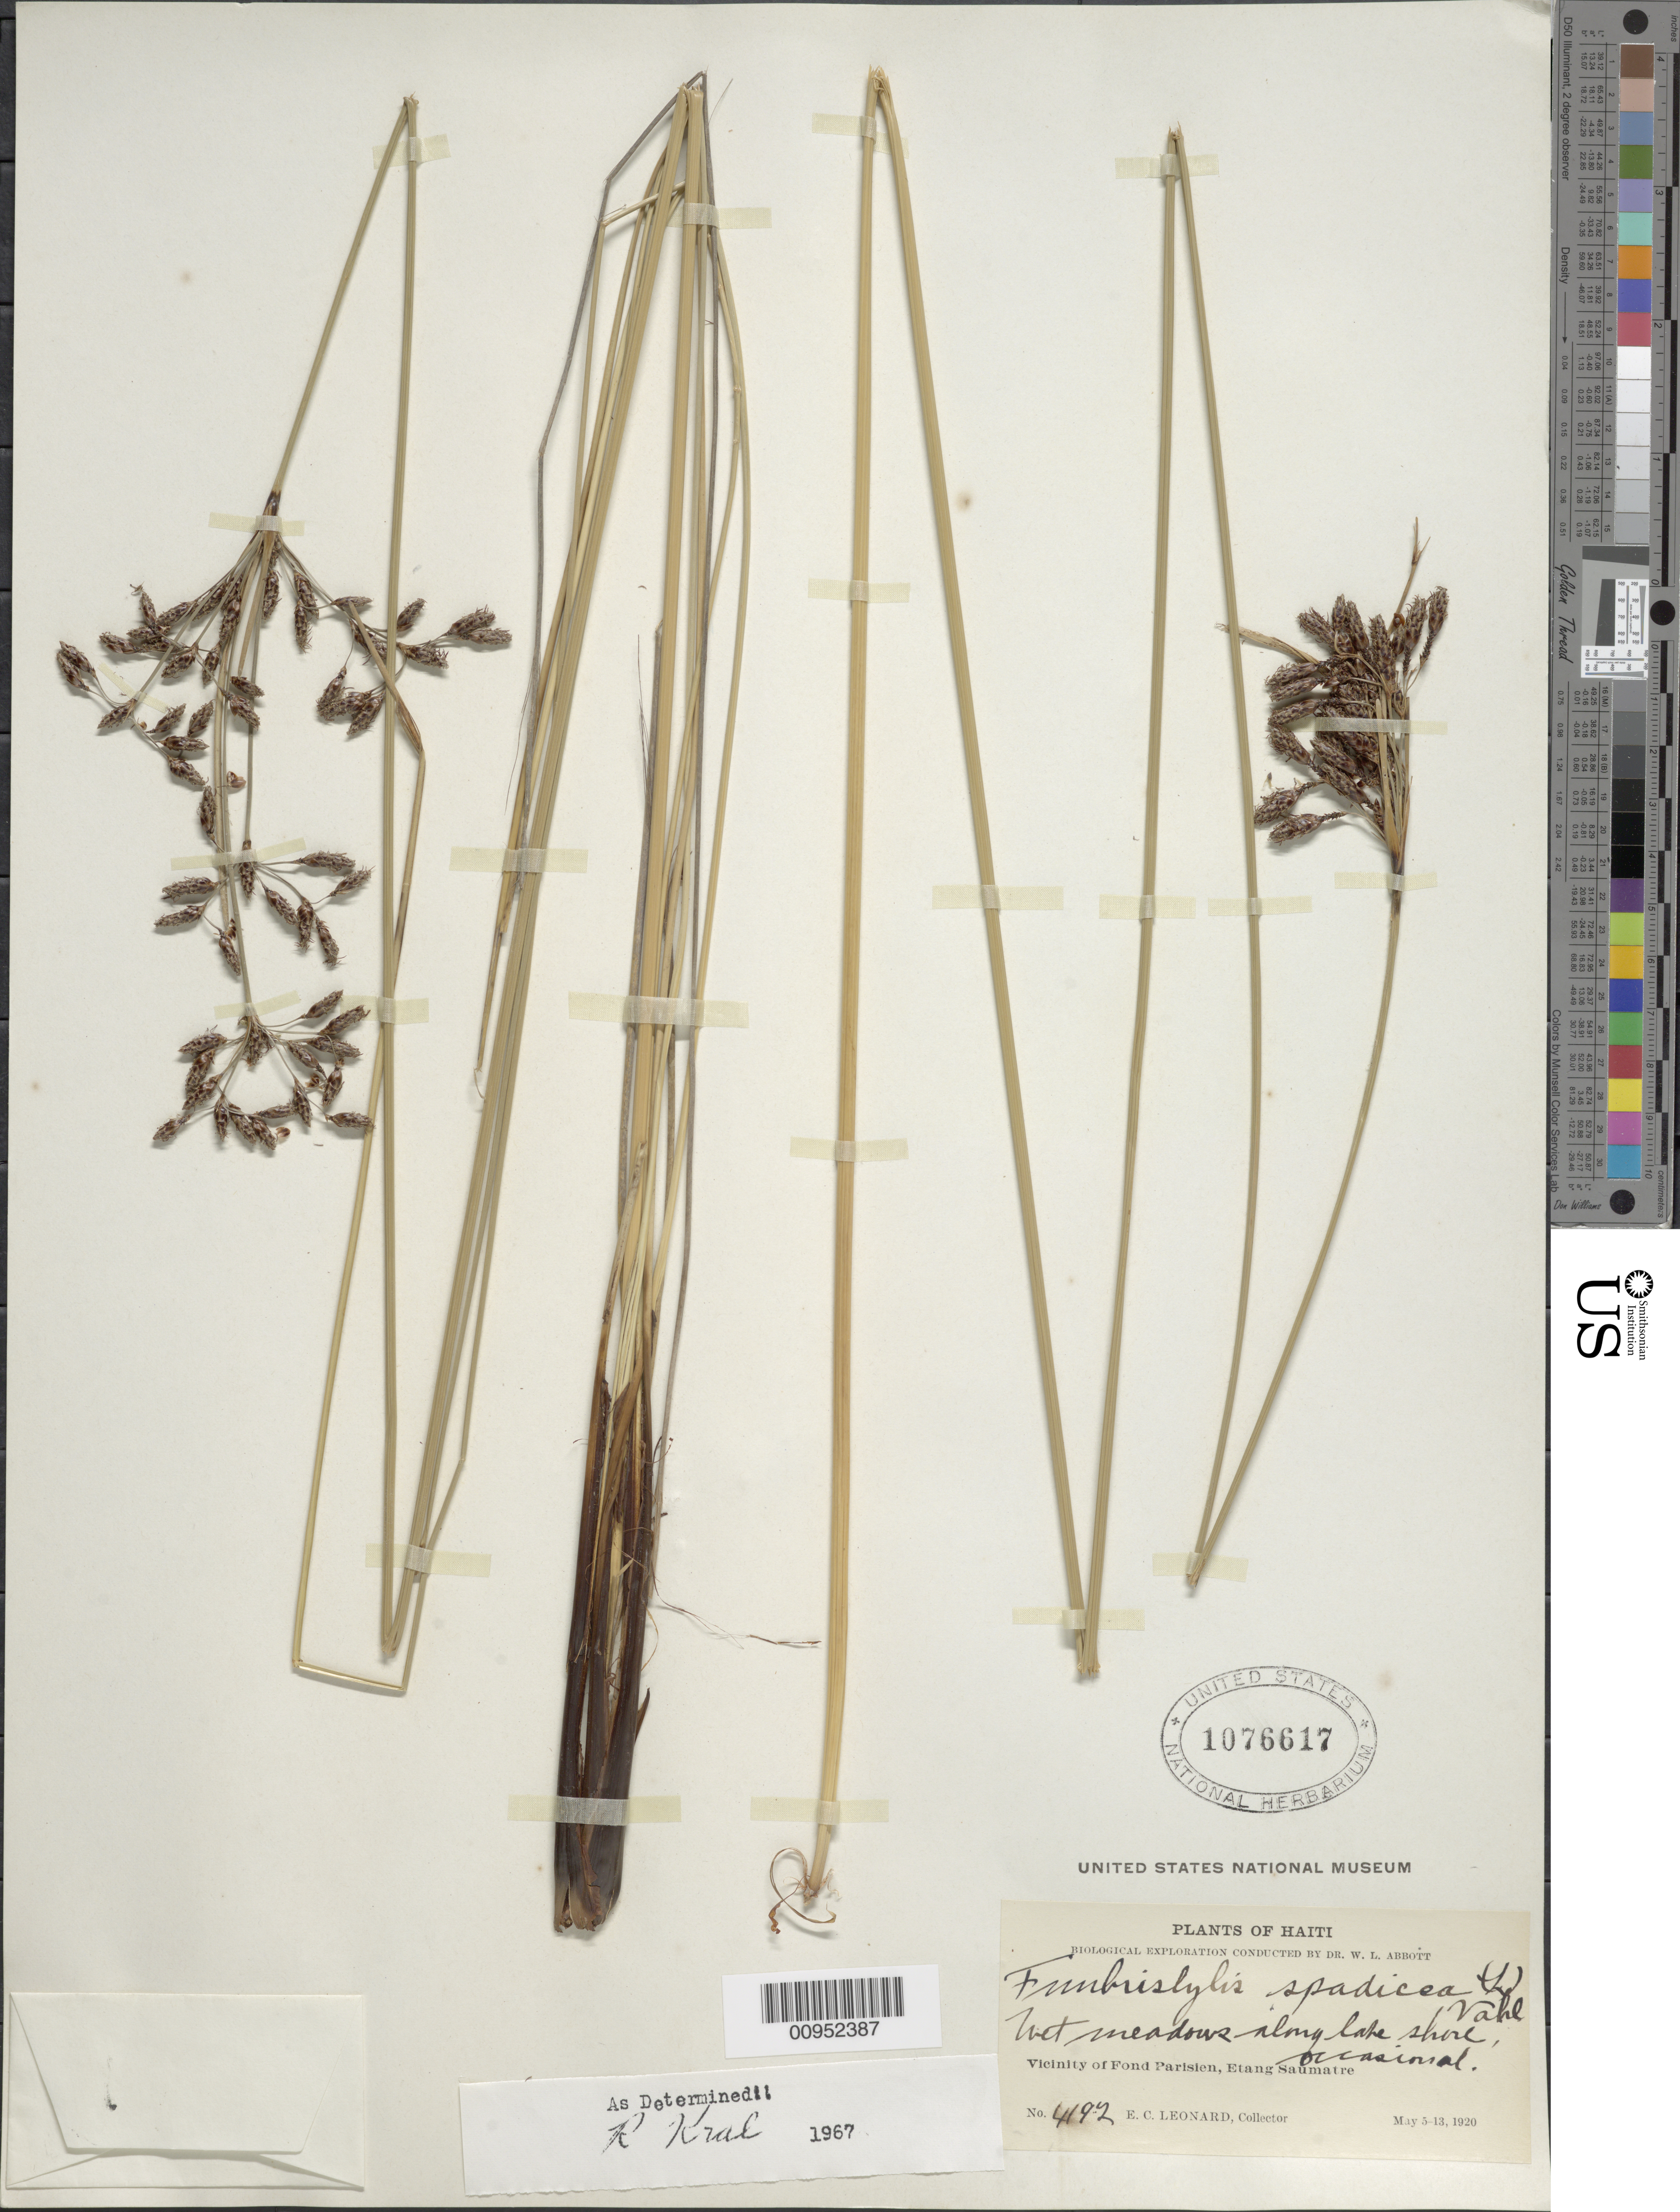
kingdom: Plantae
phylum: Tracheophyta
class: Liliopsida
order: Poales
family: Cyperaceae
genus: Fimbristylis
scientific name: Fimbristylis spadicea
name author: (L.) Vahl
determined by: Kral, Robert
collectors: E. C. Leonard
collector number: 4192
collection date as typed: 05 May 1920 to 13 May 1920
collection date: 1920-05-05/1920-05-13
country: Haiti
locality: meadows along lake shore, vicinity of Fond Parisien, Etang Saumatre,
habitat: Wet meadows along lake shore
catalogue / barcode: US 1076617